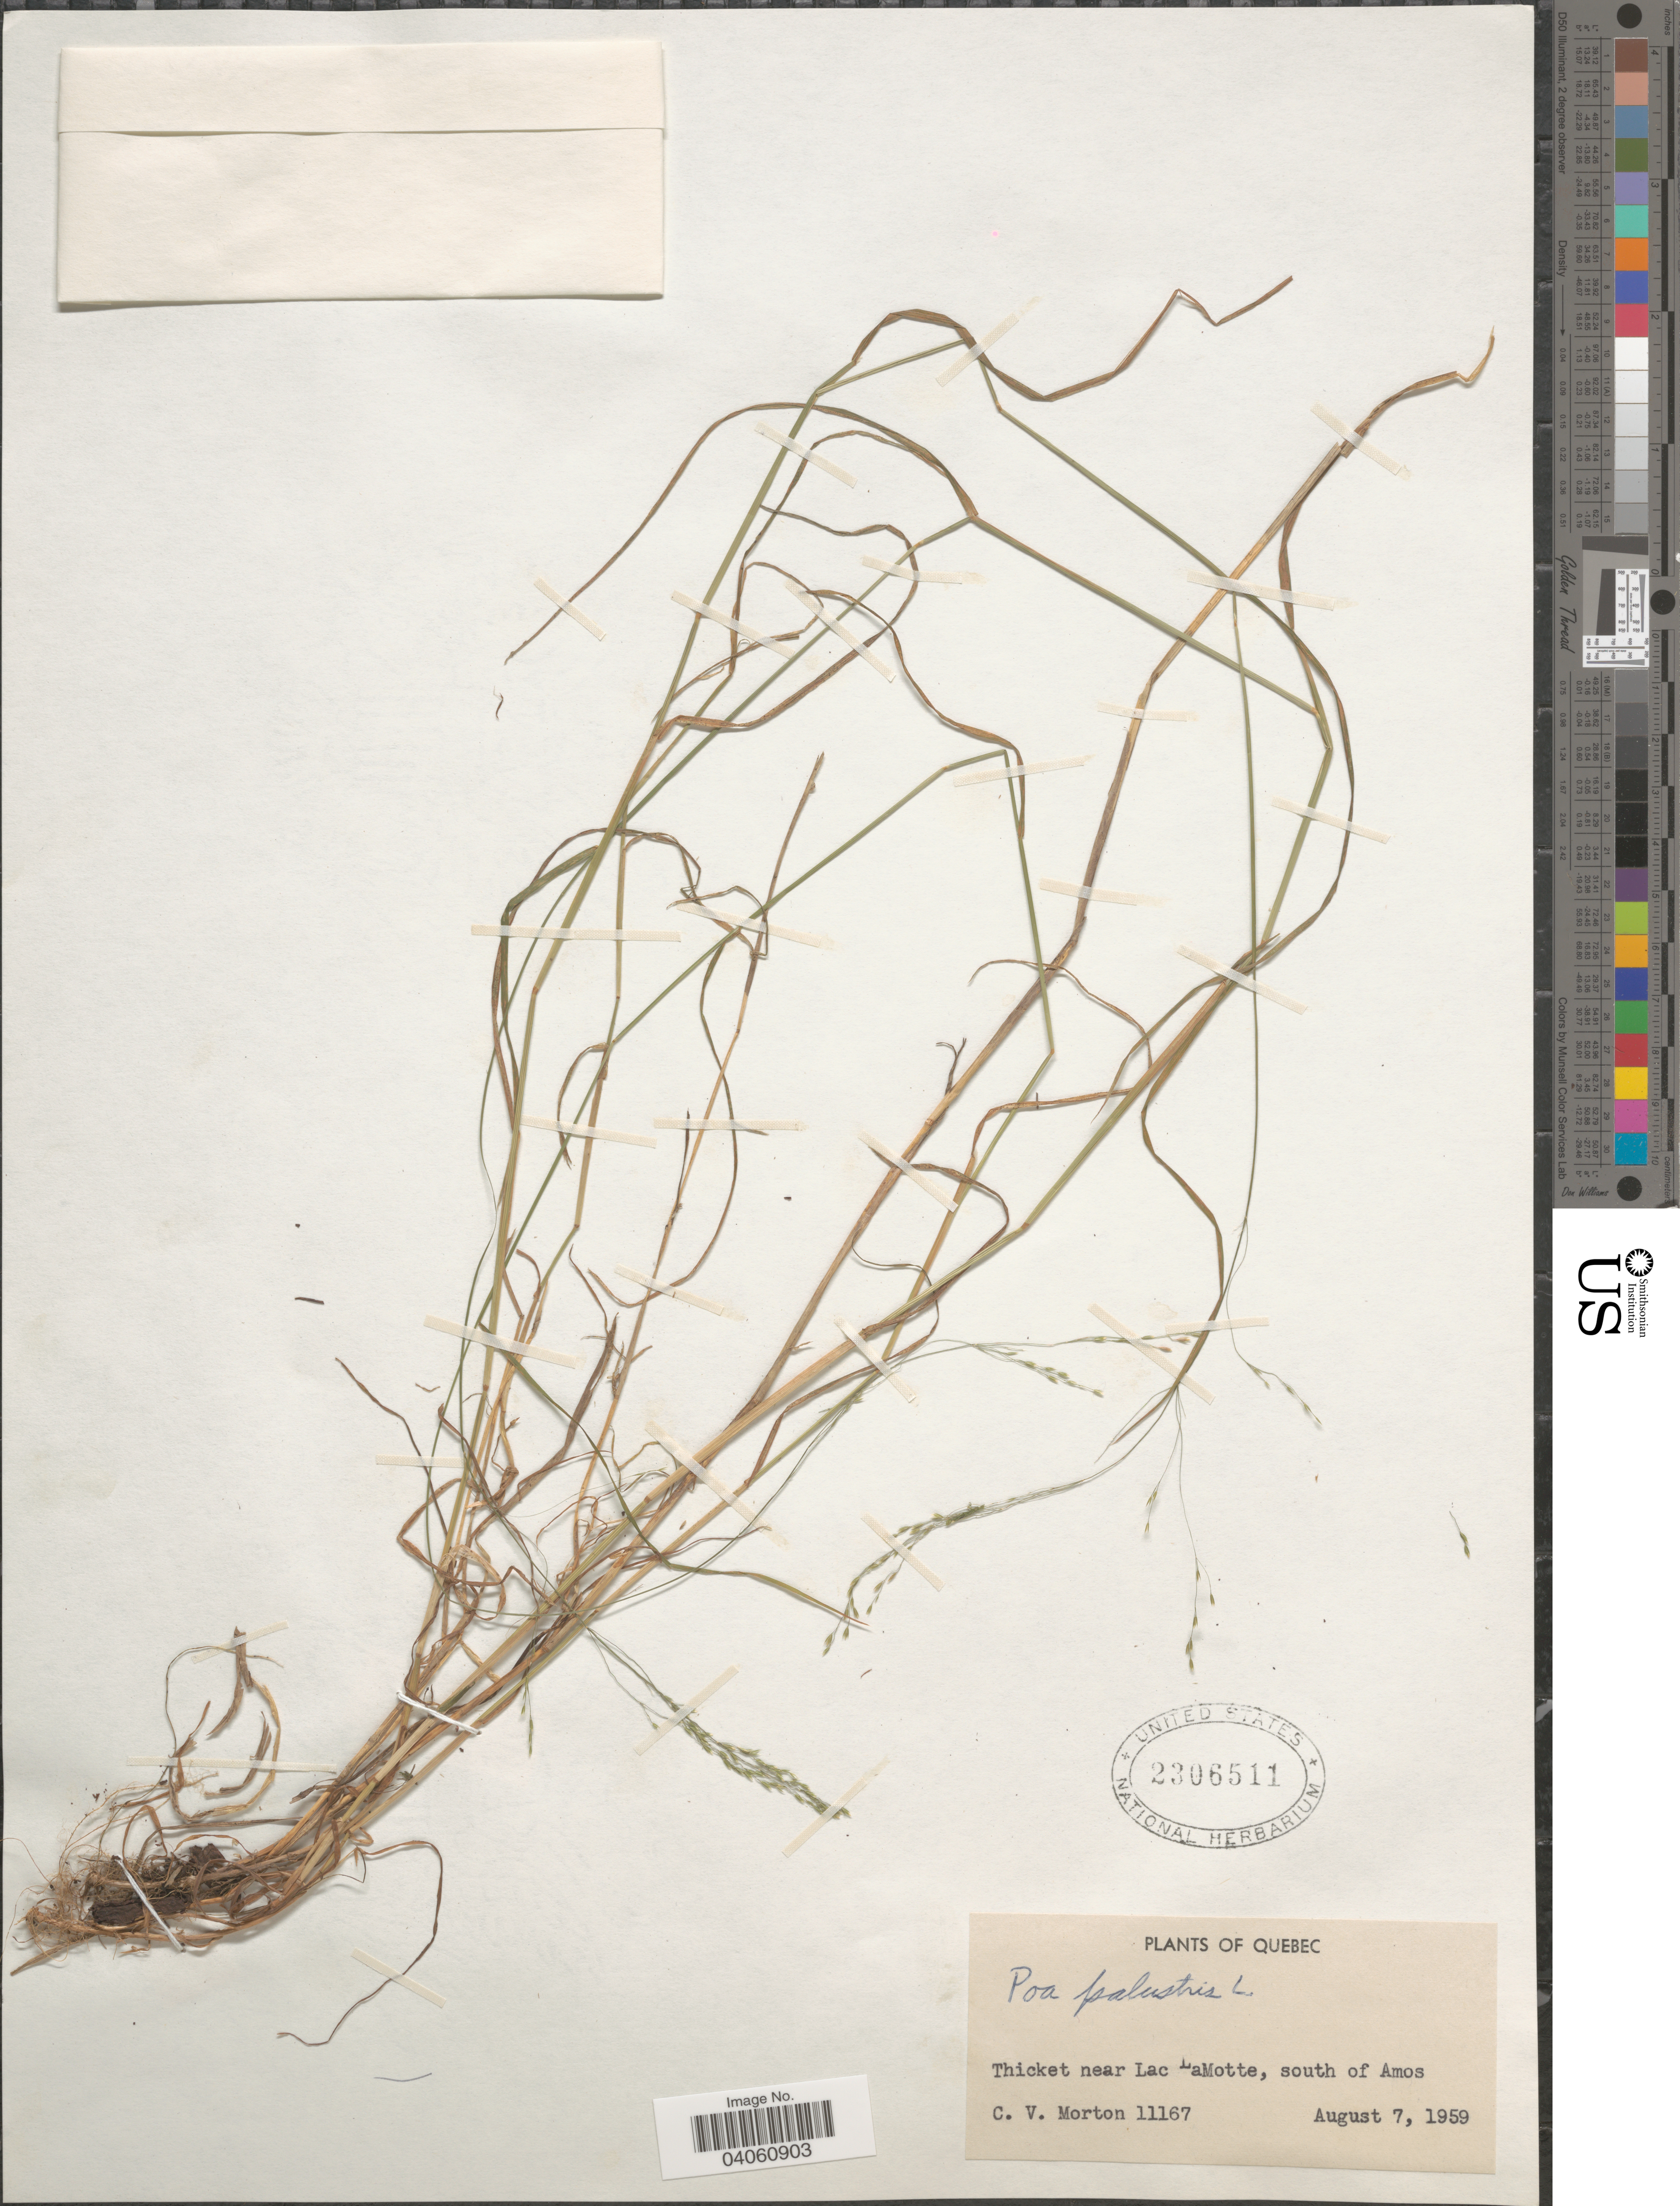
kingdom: Plantae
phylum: Tracheophyta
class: Liliopsida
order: Poales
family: Poaceae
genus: Poa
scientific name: Poa palustris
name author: L.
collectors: C. V. Morton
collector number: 11167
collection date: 1959-08-07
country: Canada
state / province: Quebec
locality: Thicket near Lac LaMotte, south of Amos.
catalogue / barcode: US 2306511